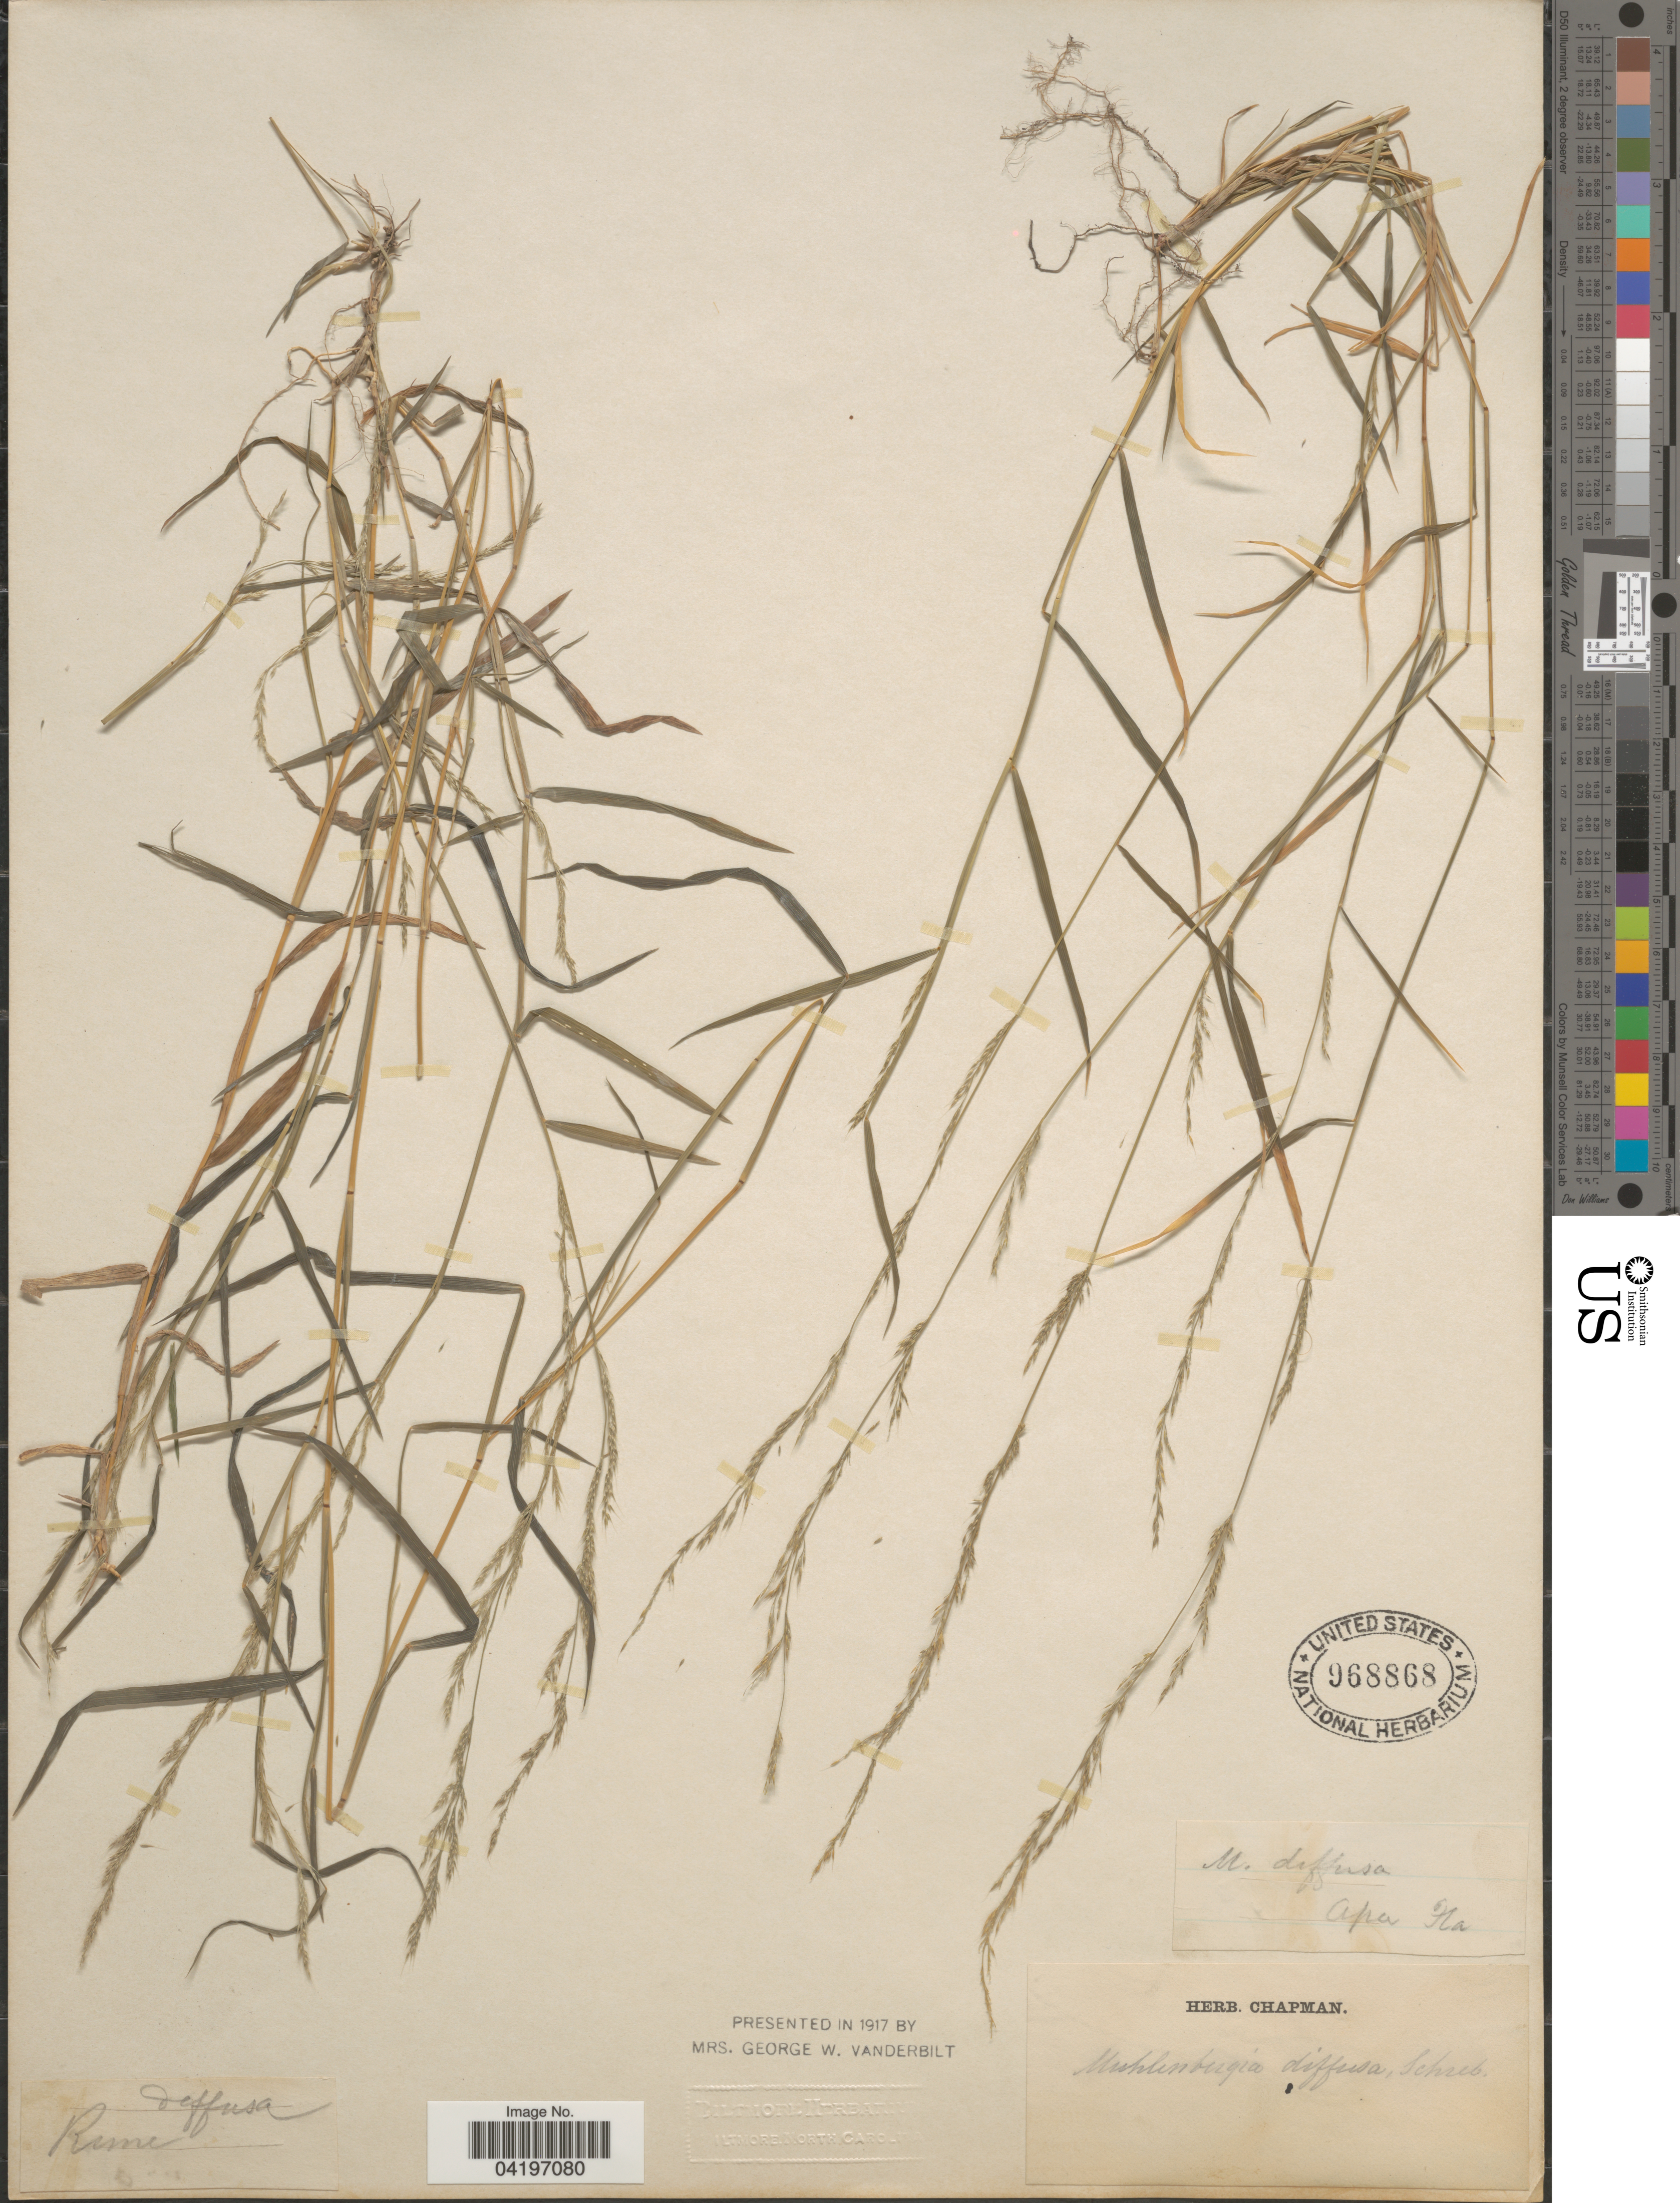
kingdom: Plantae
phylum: Tracheophyta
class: Liliopsida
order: Poales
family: Poaceae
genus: Muhlenbergia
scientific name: Muhlenbergia schreberi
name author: J.F. Gmel.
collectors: ex herb. Chapman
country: United States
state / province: Florida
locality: Apa.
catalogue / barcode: US 968868